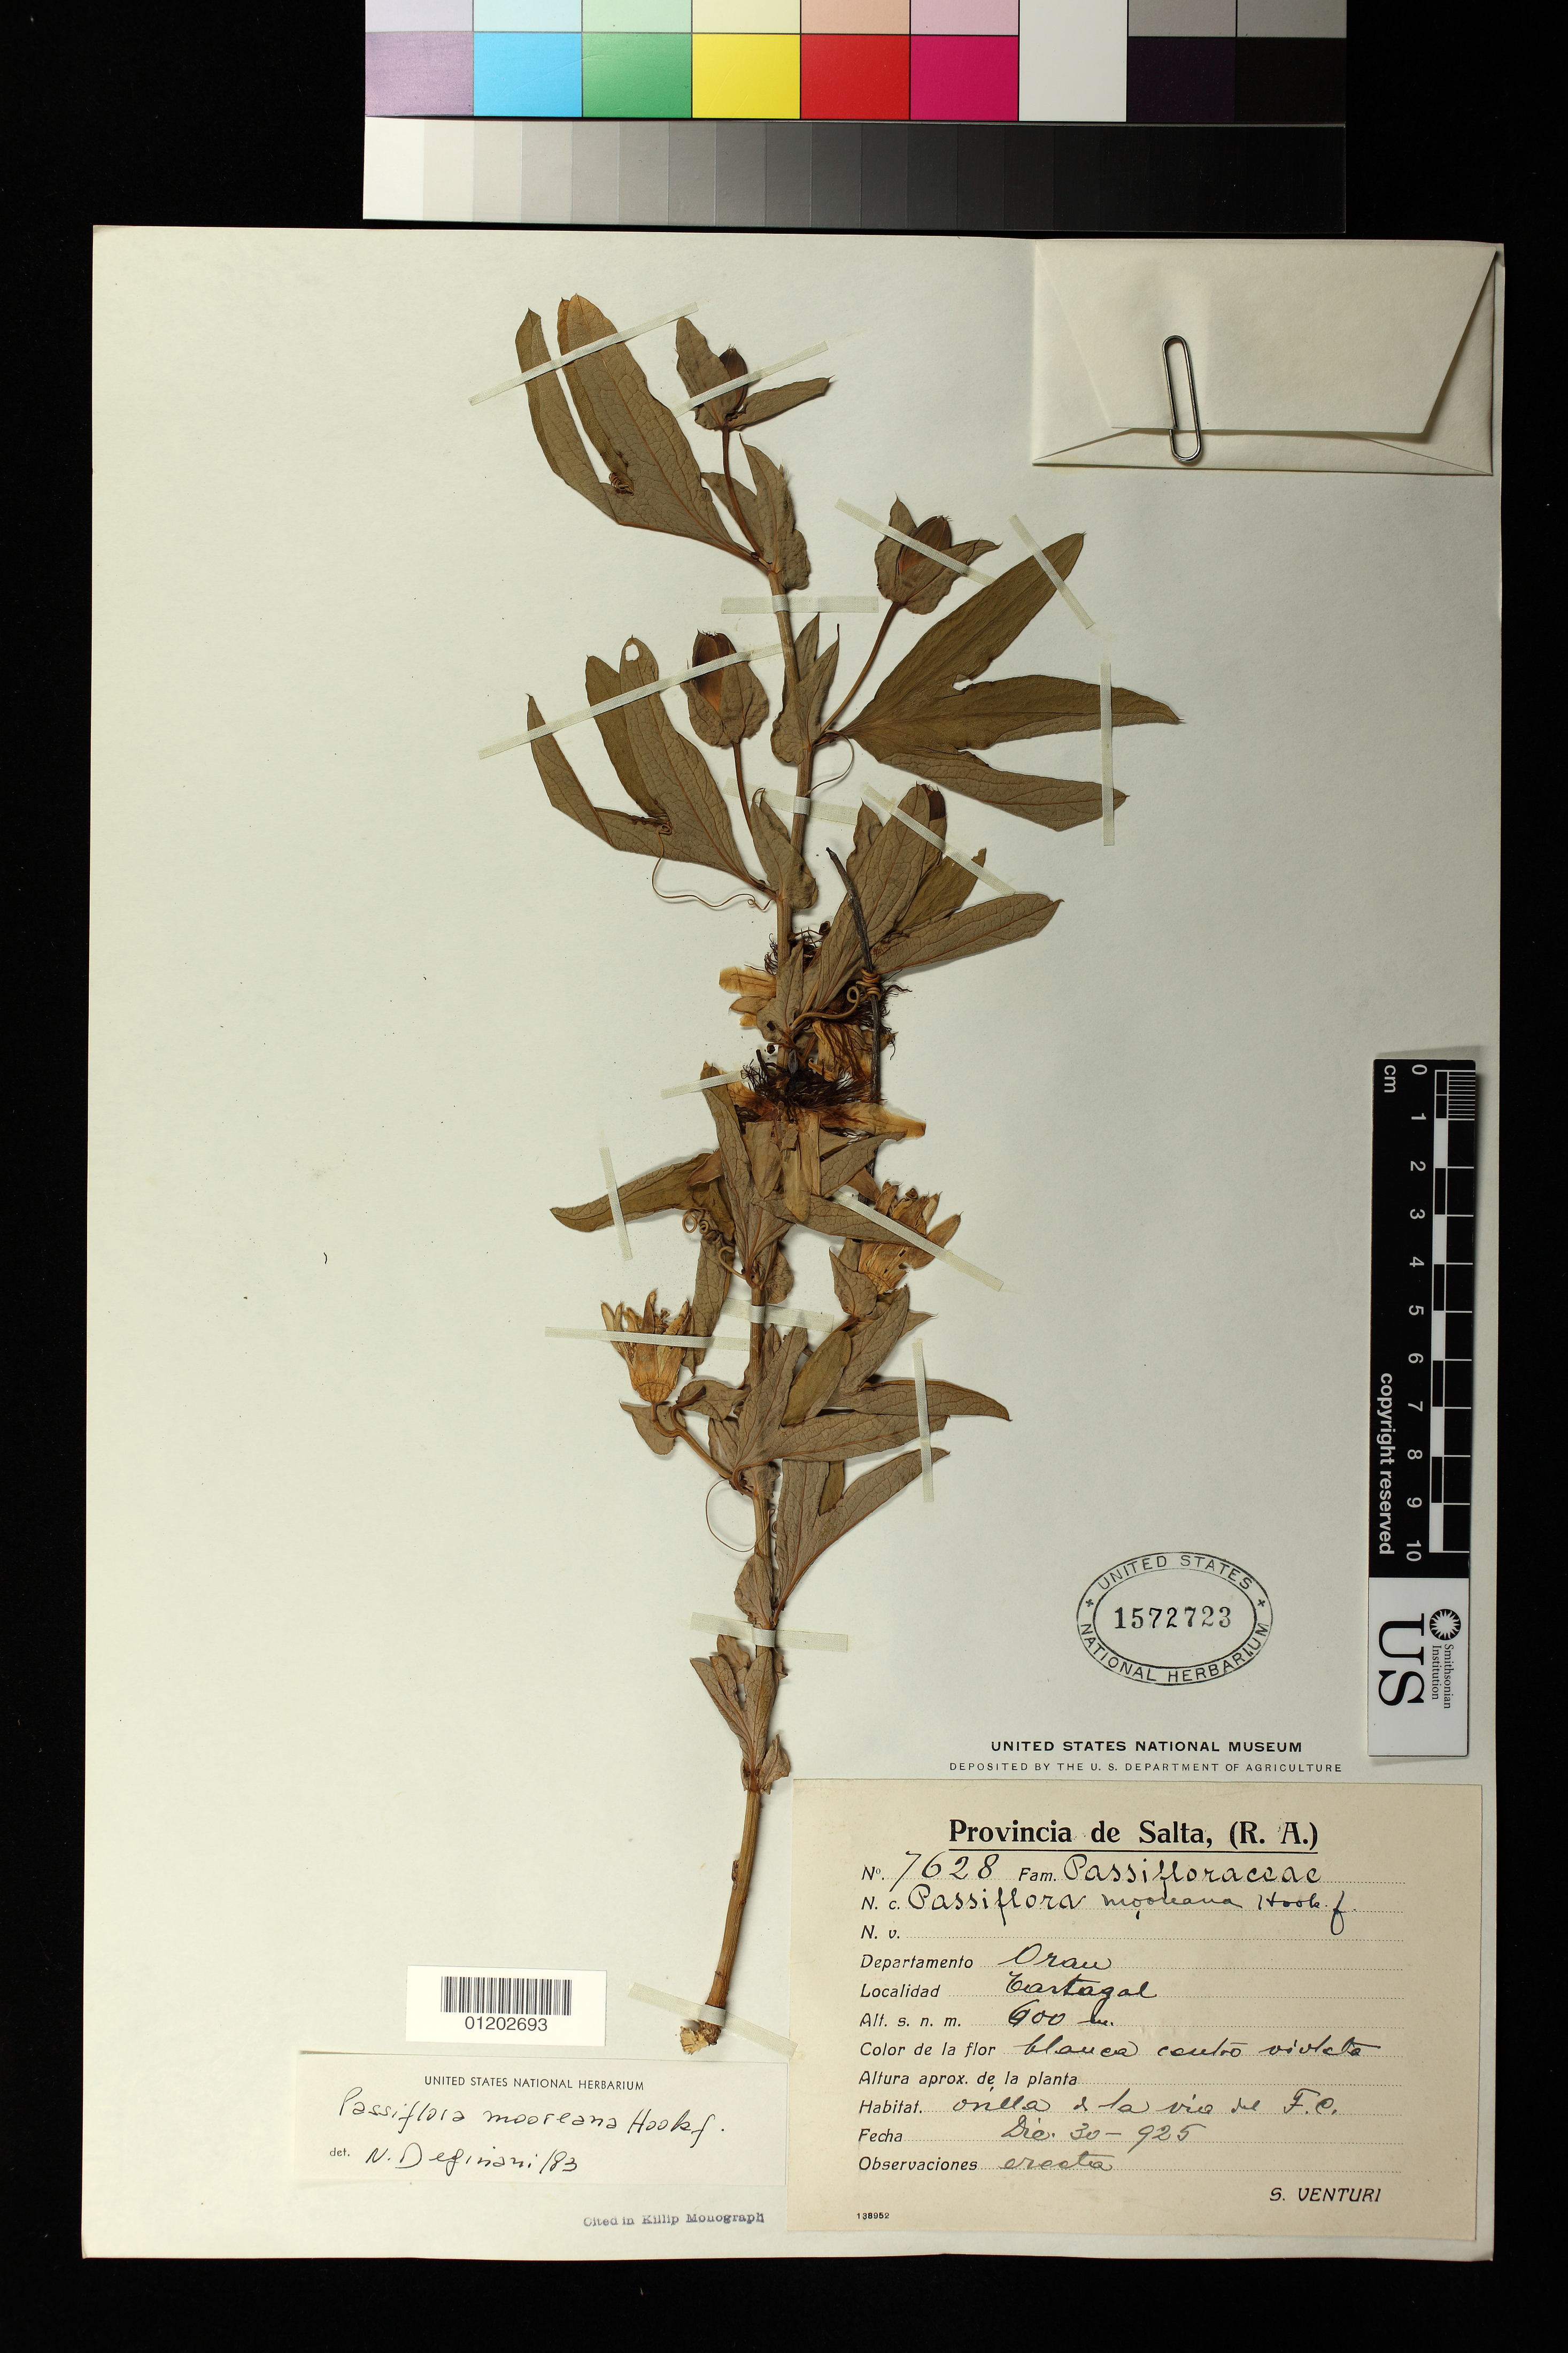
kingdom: Plantae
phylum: Tracheophyta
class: Magnoliopsida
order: Malpighiales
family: Passifloraceae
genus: Passiflora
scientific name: Passiflora mooreana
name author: Hook. f.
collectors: S. Venturi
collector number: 7628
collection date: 1925-12-30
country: Argentina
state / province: Salta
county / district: Orán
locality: Cartagal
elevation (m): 600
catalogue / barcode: US 1572723